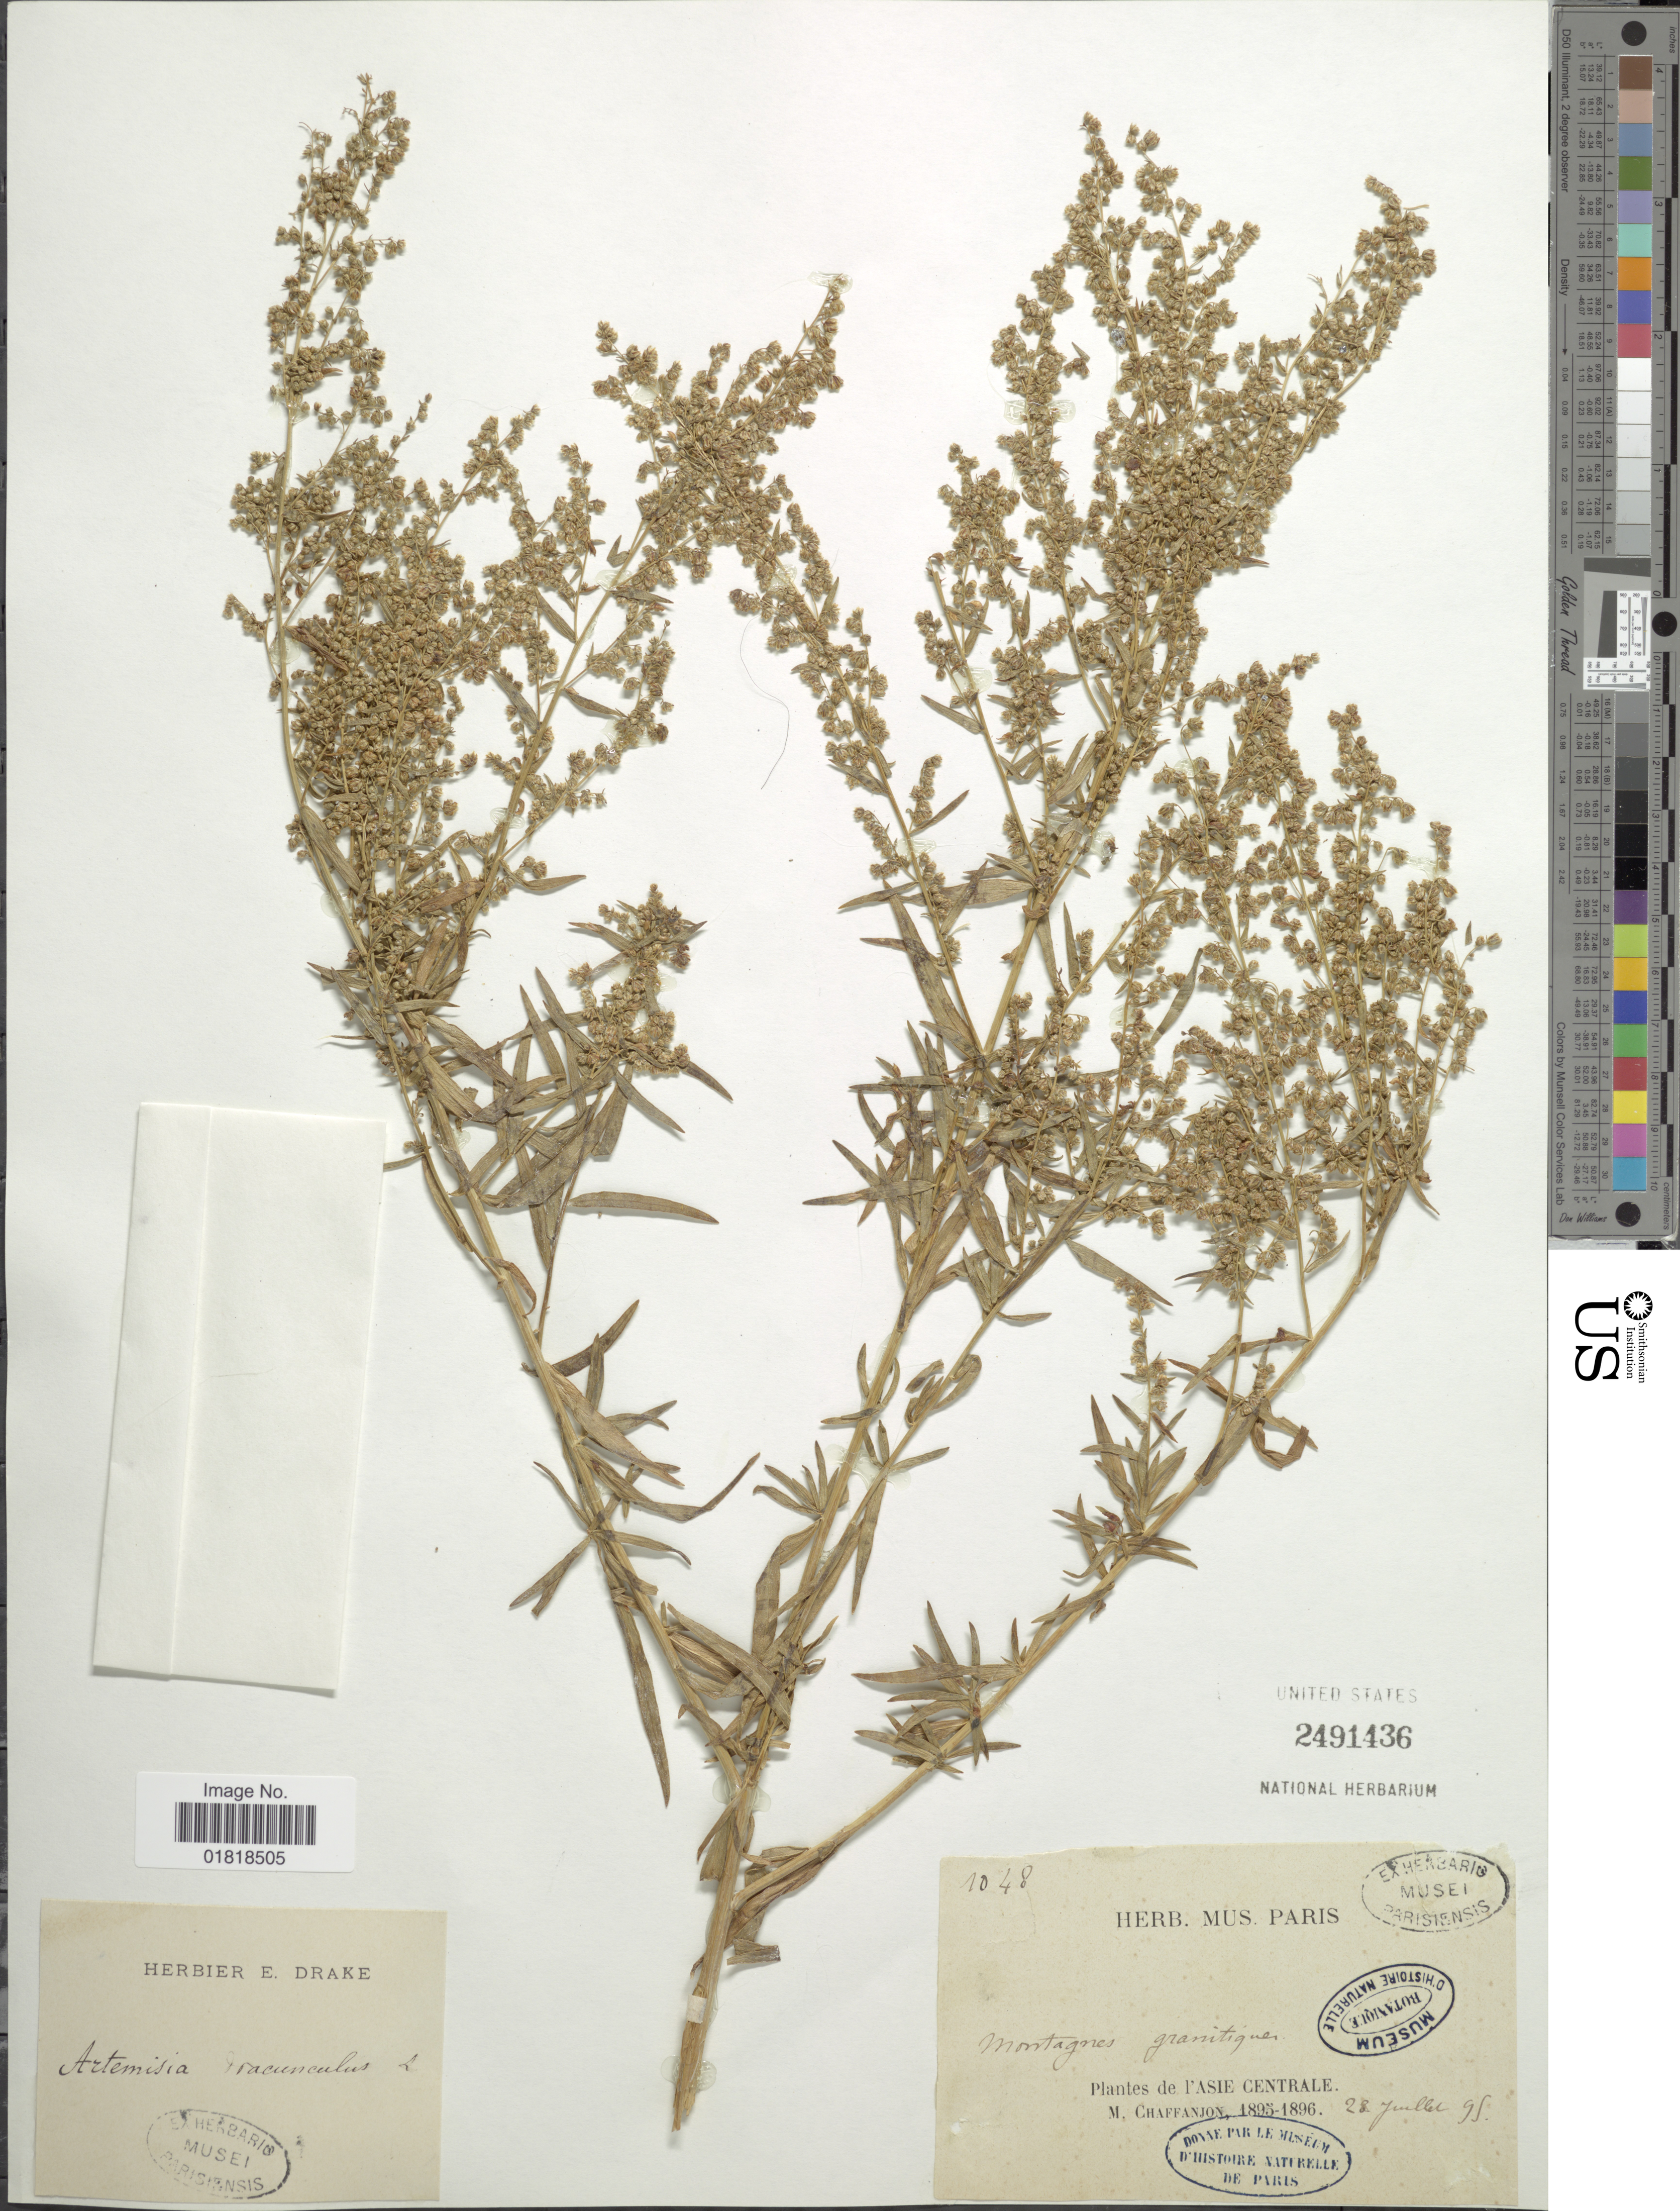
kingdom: Plantae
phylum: Tracheophyta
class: Magnoliopsida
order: Asterales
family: Asteraceae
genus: Artemisia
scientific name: Artemisia dracunculus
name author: L.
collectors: M. Chaffanjon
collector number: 1048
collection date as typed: Transcribed d/m/y: 28/7/97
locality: Montagnes granitiwue, L'Asie Centrale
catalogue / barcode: US 2491436